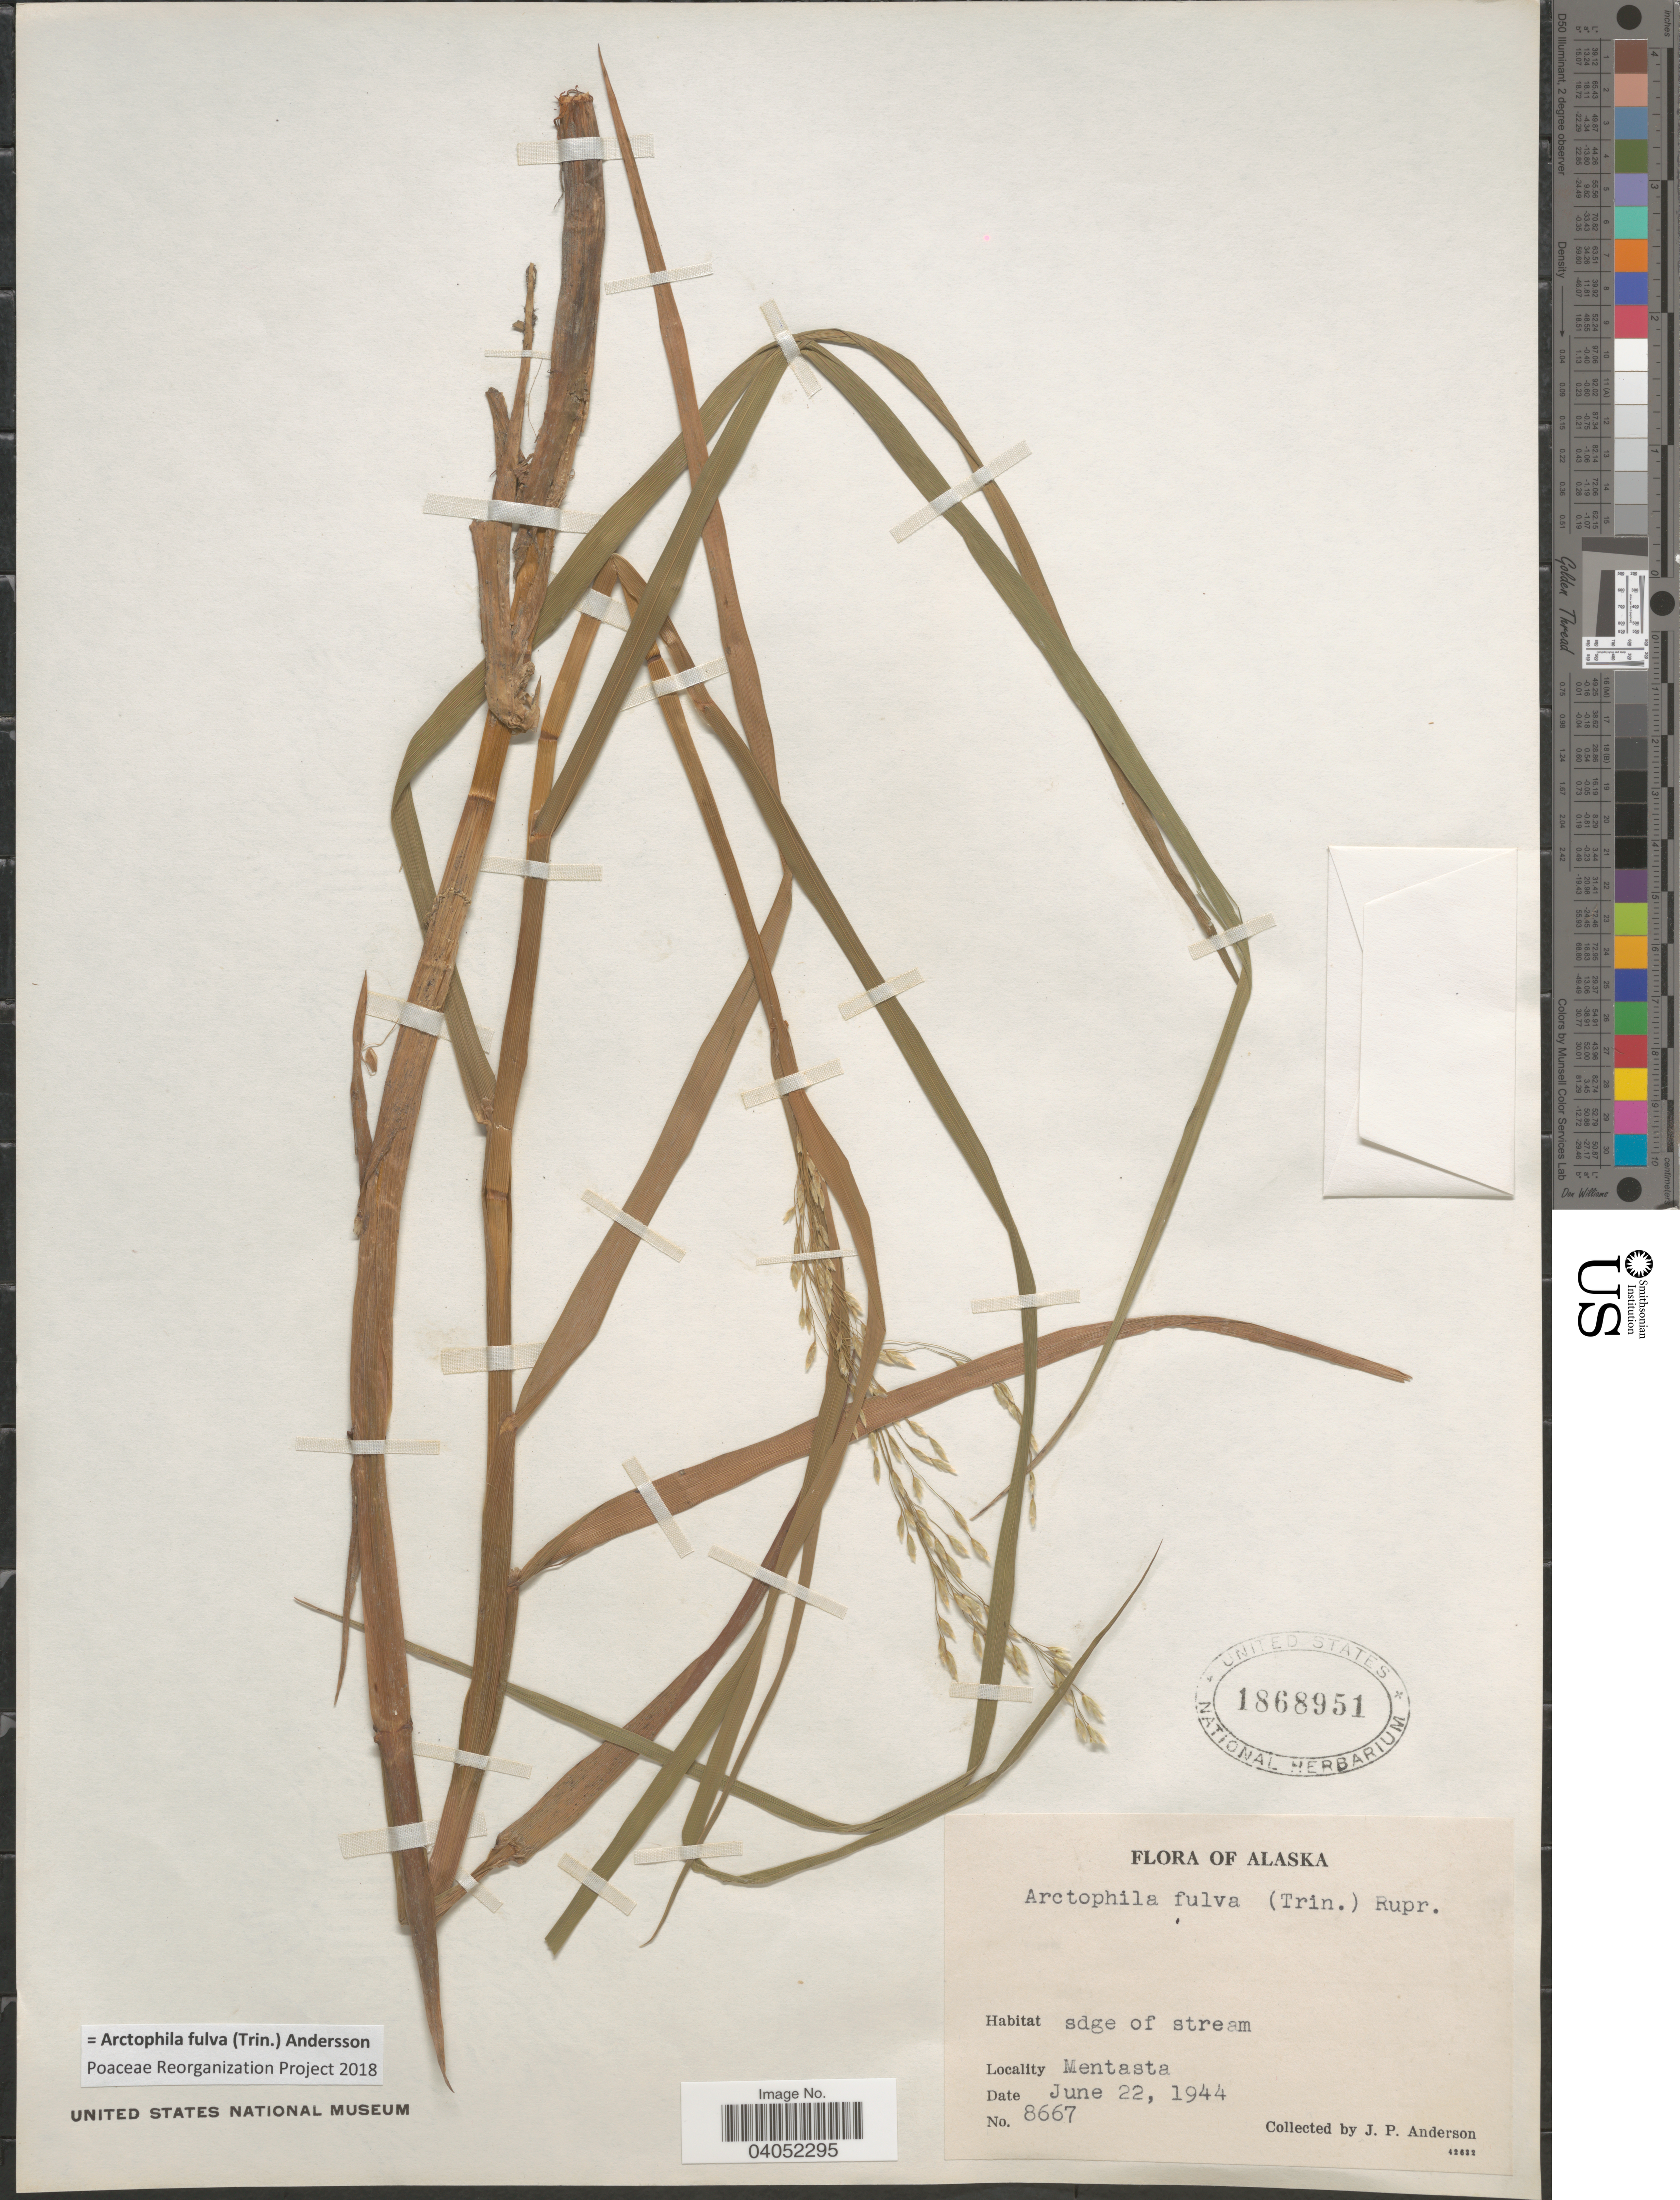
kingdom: Plantae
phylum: Tracheophyta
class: Liliopsida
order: Poales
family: Poaceae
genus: Arctophila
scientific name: Arctophila fulva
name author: (Trin.) Andersson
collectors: J. P. Anderson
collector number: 8667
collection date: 1944-06-22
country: United States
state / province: Alaska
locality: Sdge of stream. Mentasta.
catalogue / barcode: US 1868951